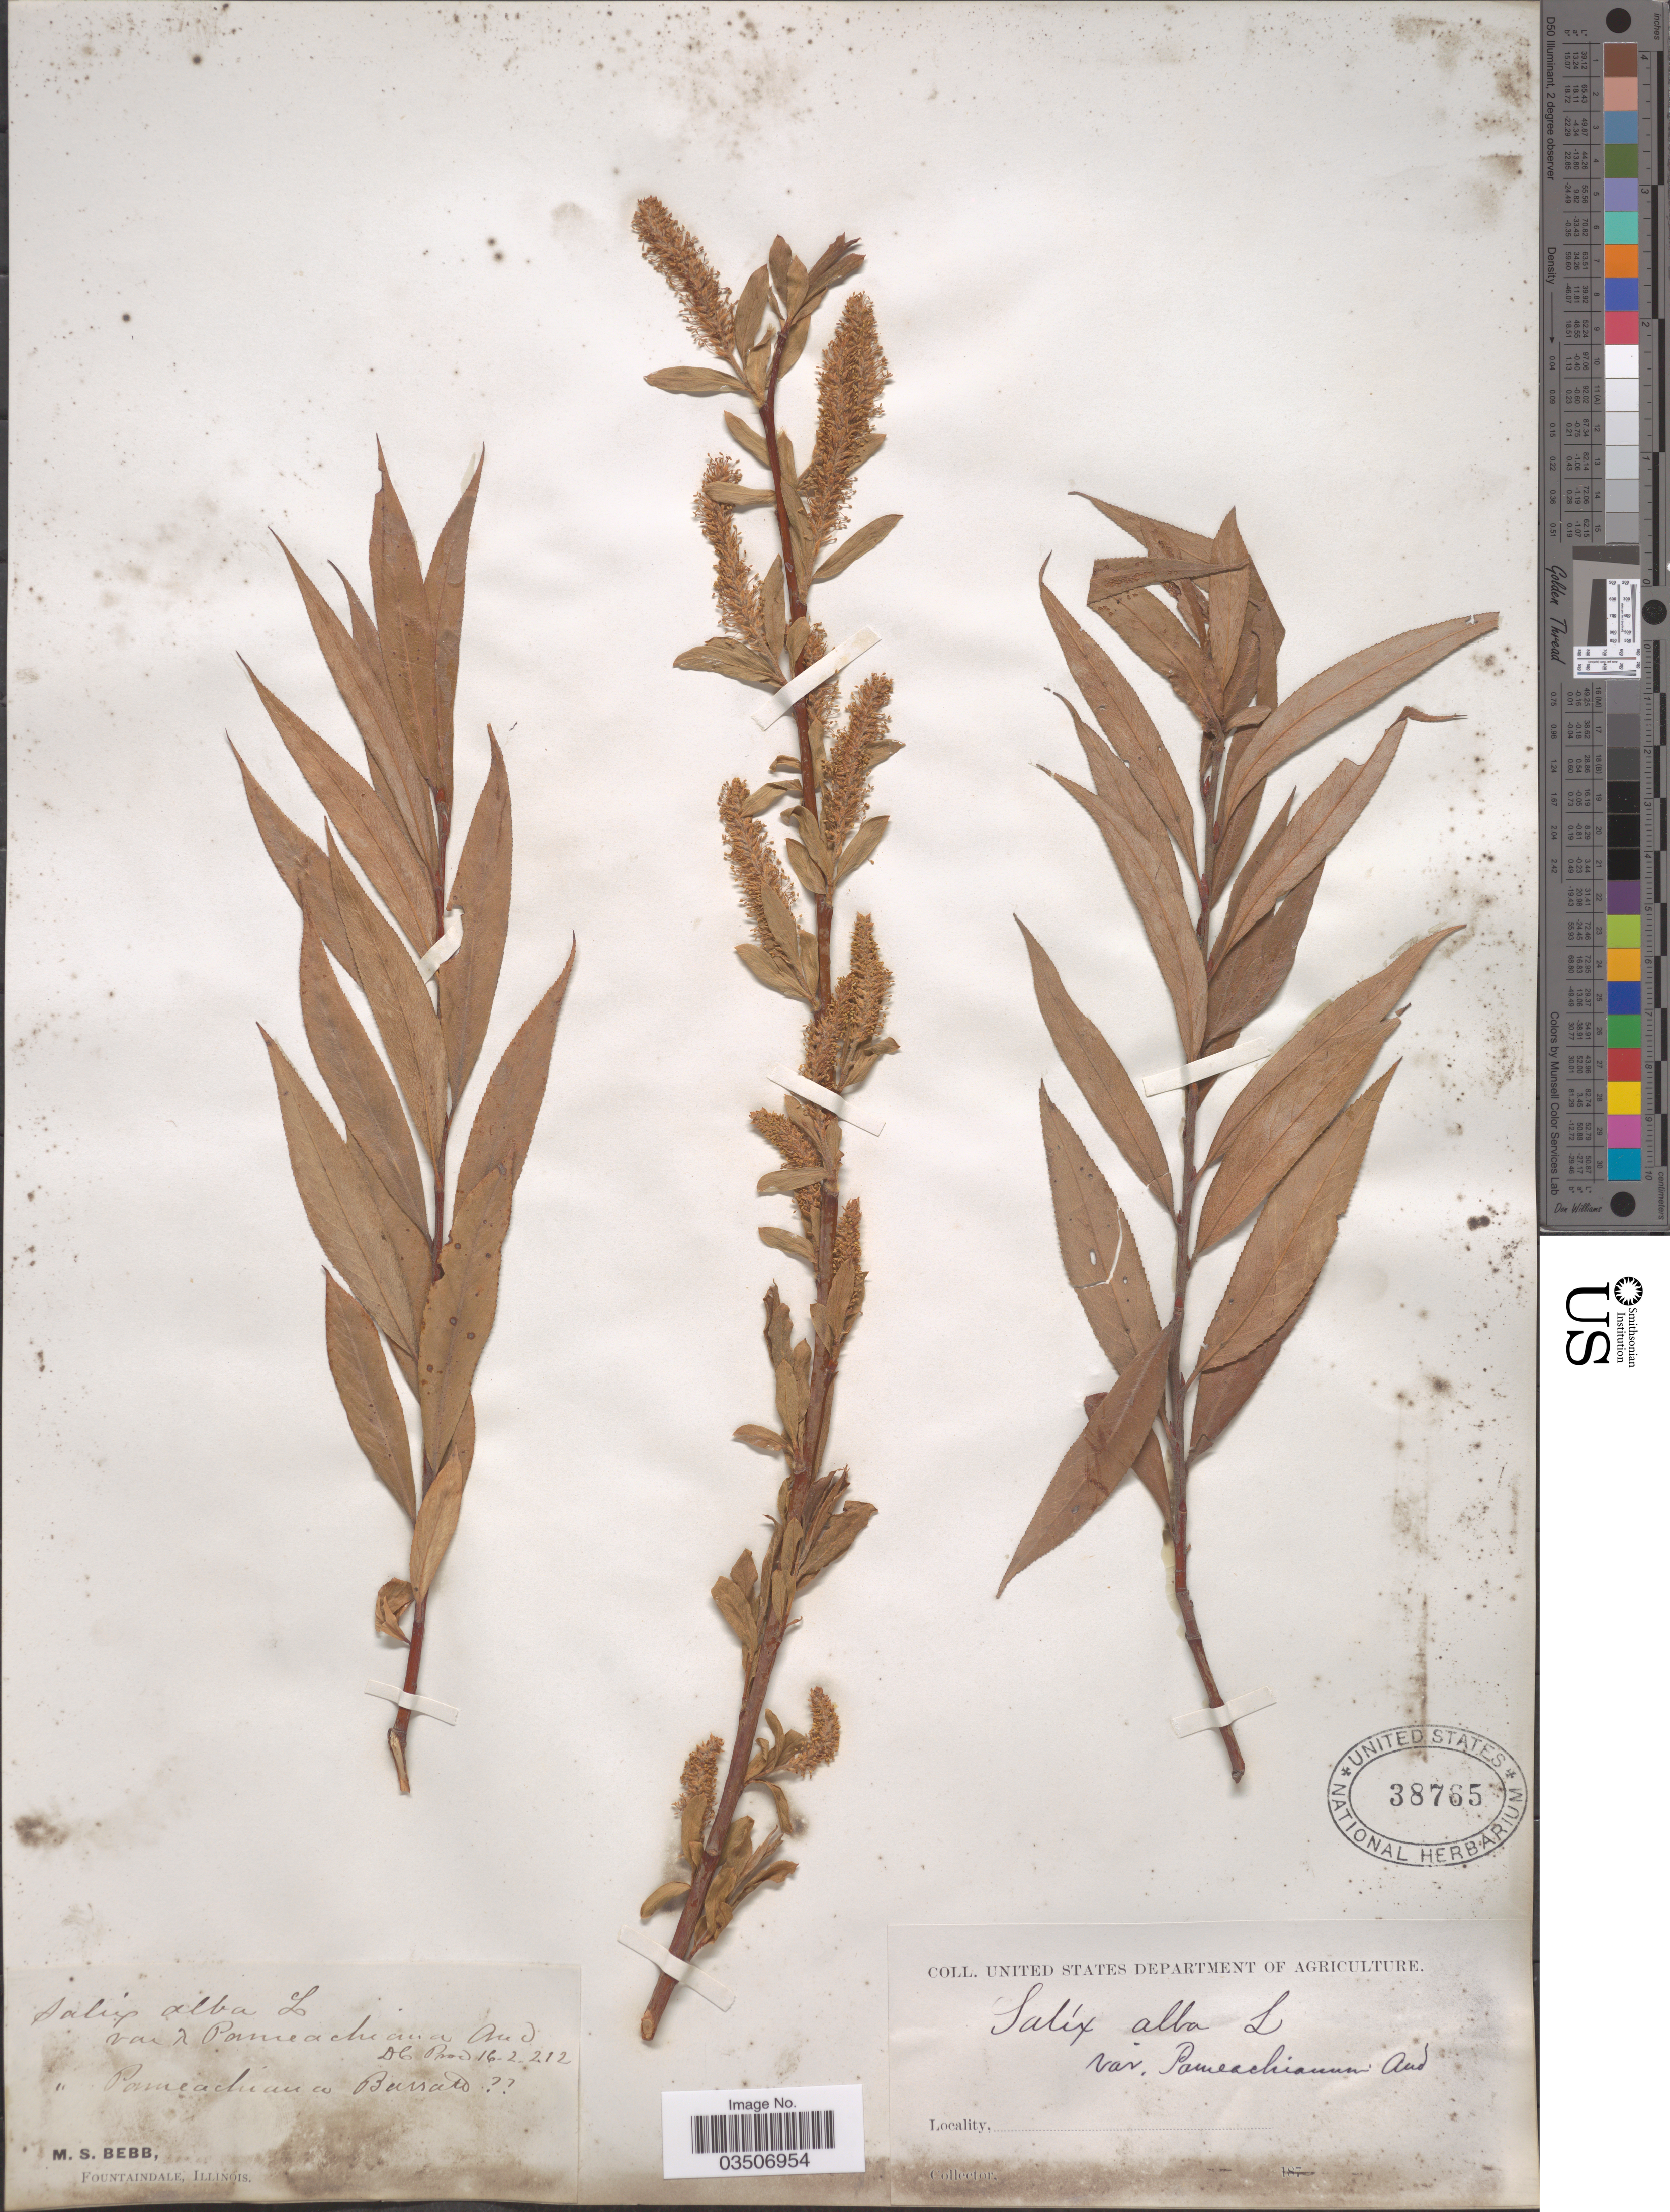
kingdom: Plantae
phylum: Tracheophyta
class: Magnoliopsida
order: Malpighiales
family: Salicaceae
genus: Salix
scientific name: Salix alba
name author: L.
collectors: M. Bebb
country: United States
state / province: Illinois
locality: Fountaindale.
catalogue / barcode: US 38765